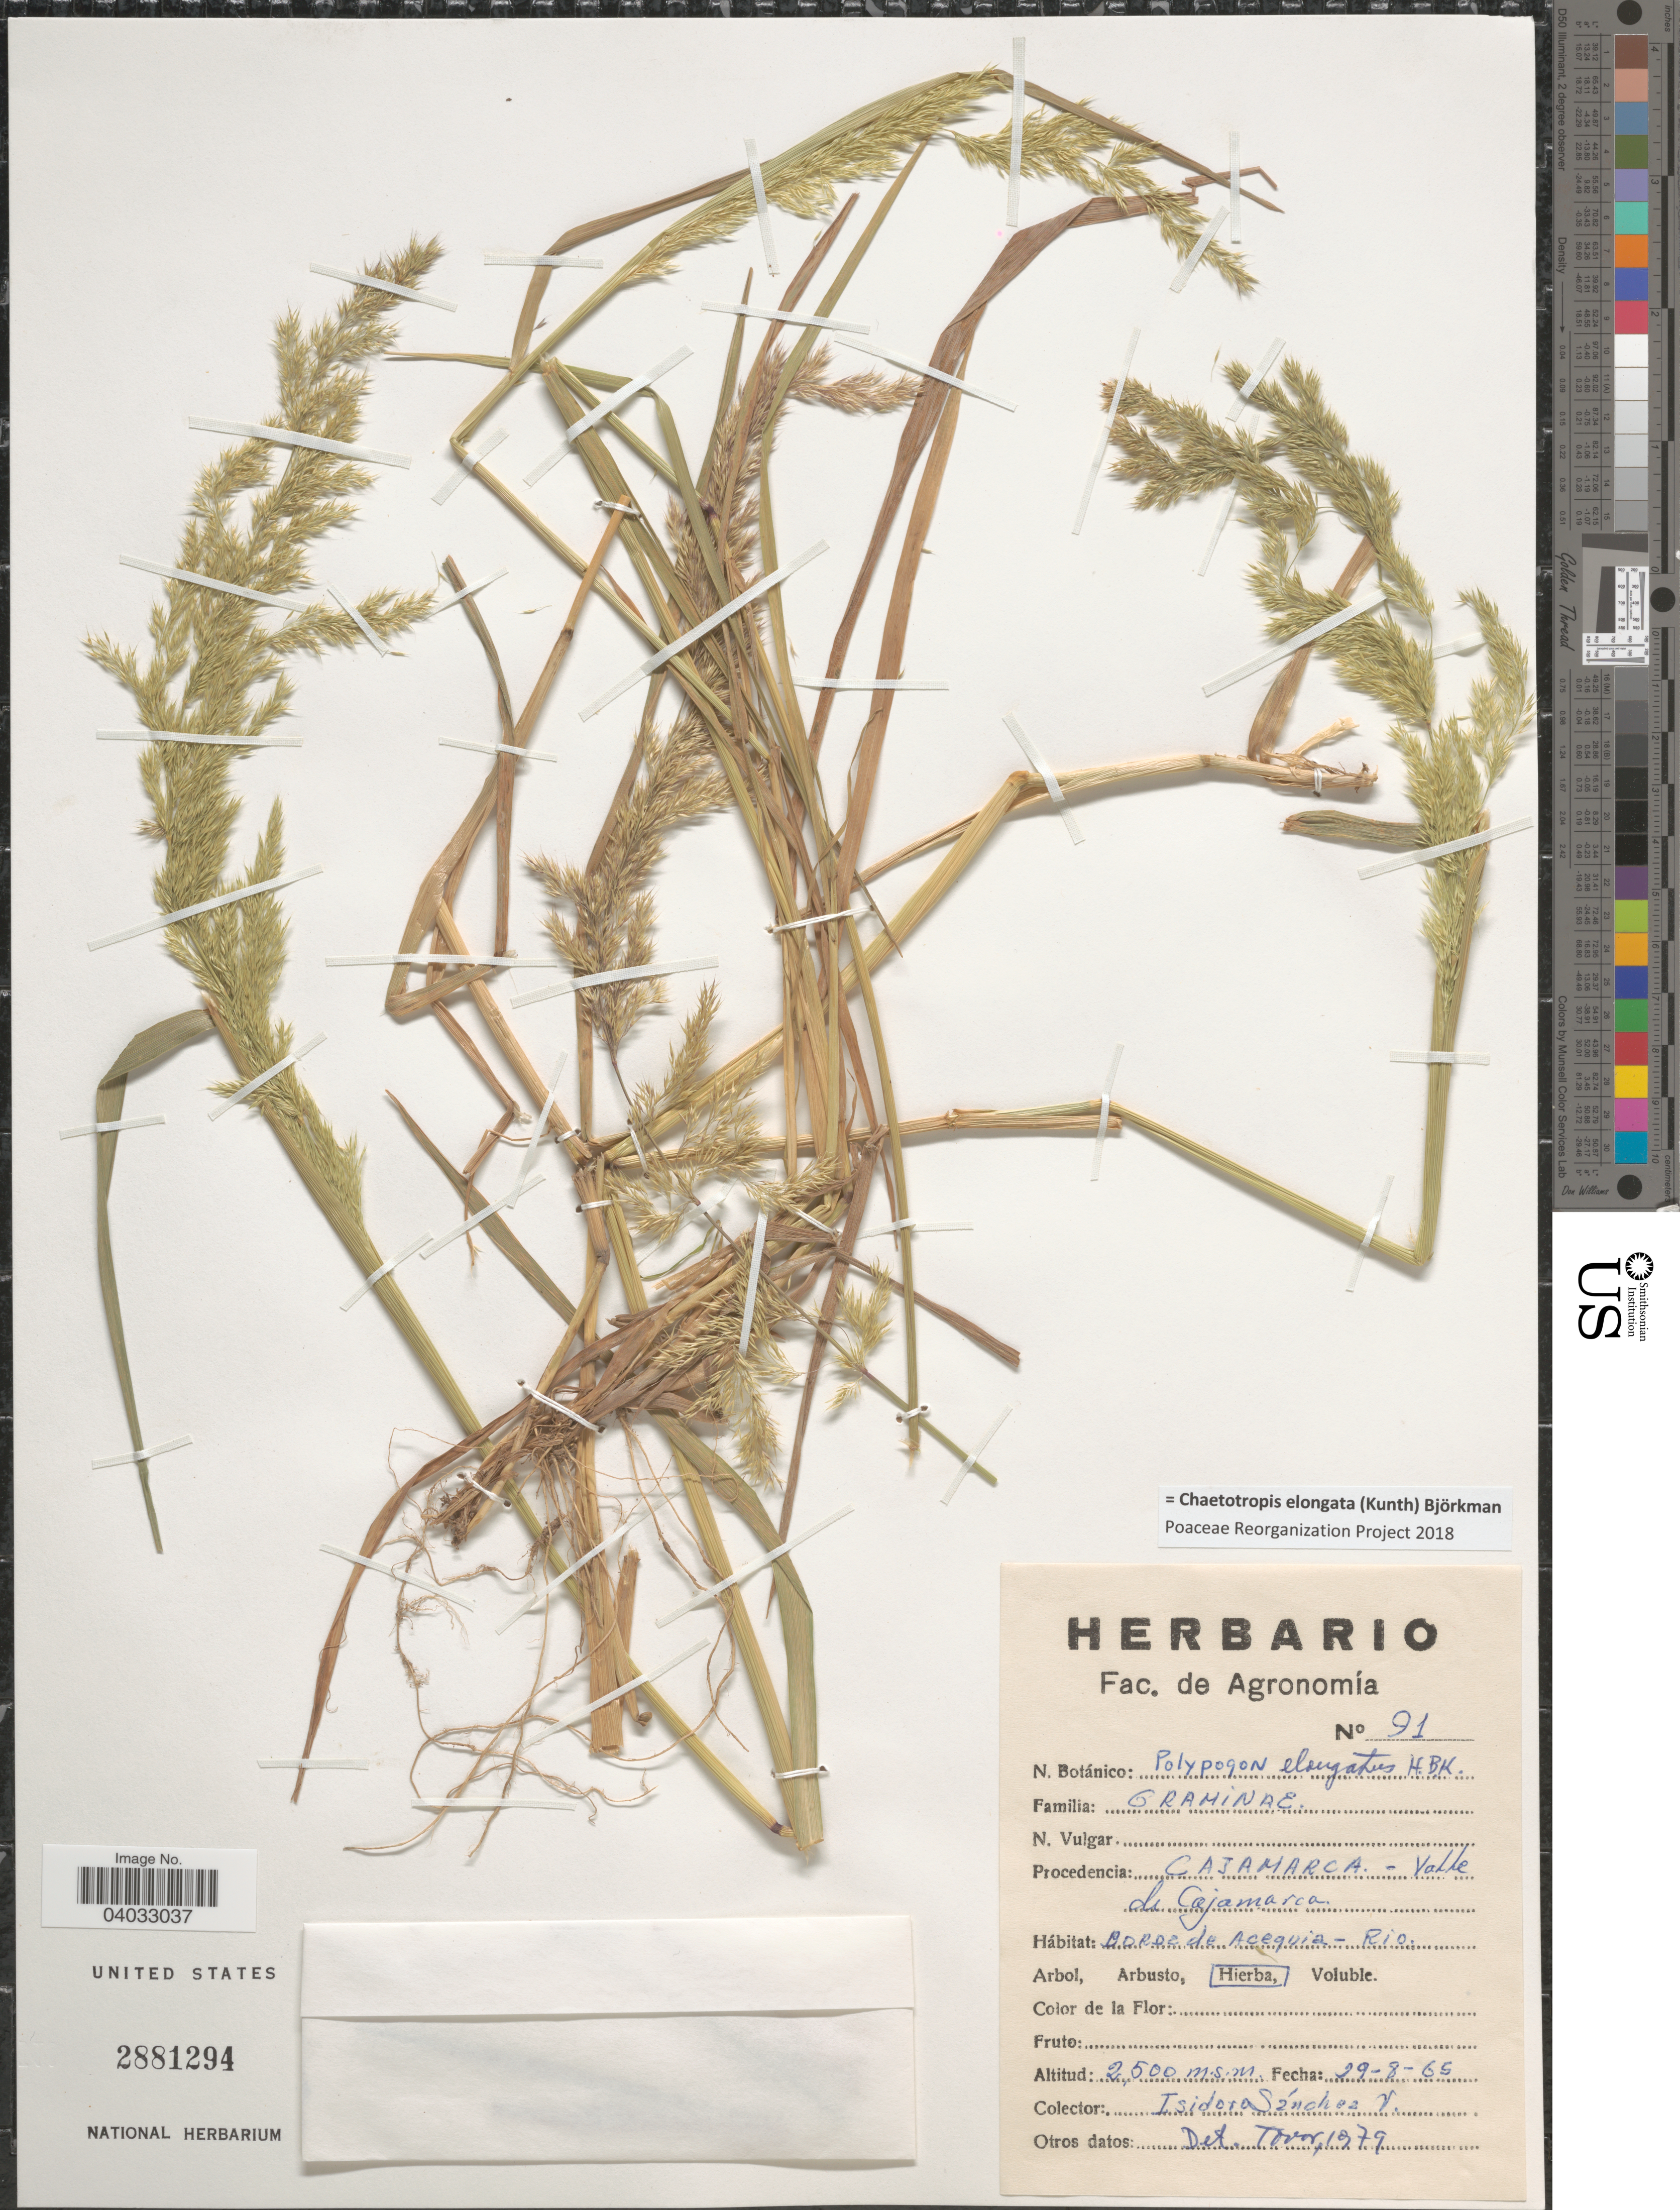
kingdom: Plantae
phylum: Tracheophyta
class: Liliopsida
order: Poales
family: Poaceae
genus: Chaetotropis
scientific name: Chaetotropis elongata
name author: (Kunth) Björkman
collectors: I. M. Sánchez Vega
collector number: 91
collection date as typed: Transcribed d/m/y: 29/8/65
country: Peru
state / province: Cajamarca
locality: Procedencia: Cajamarca. - Valle de Cajamarca. Borde de Acequia- Rio.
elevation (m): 2500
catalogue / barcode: US 2881294